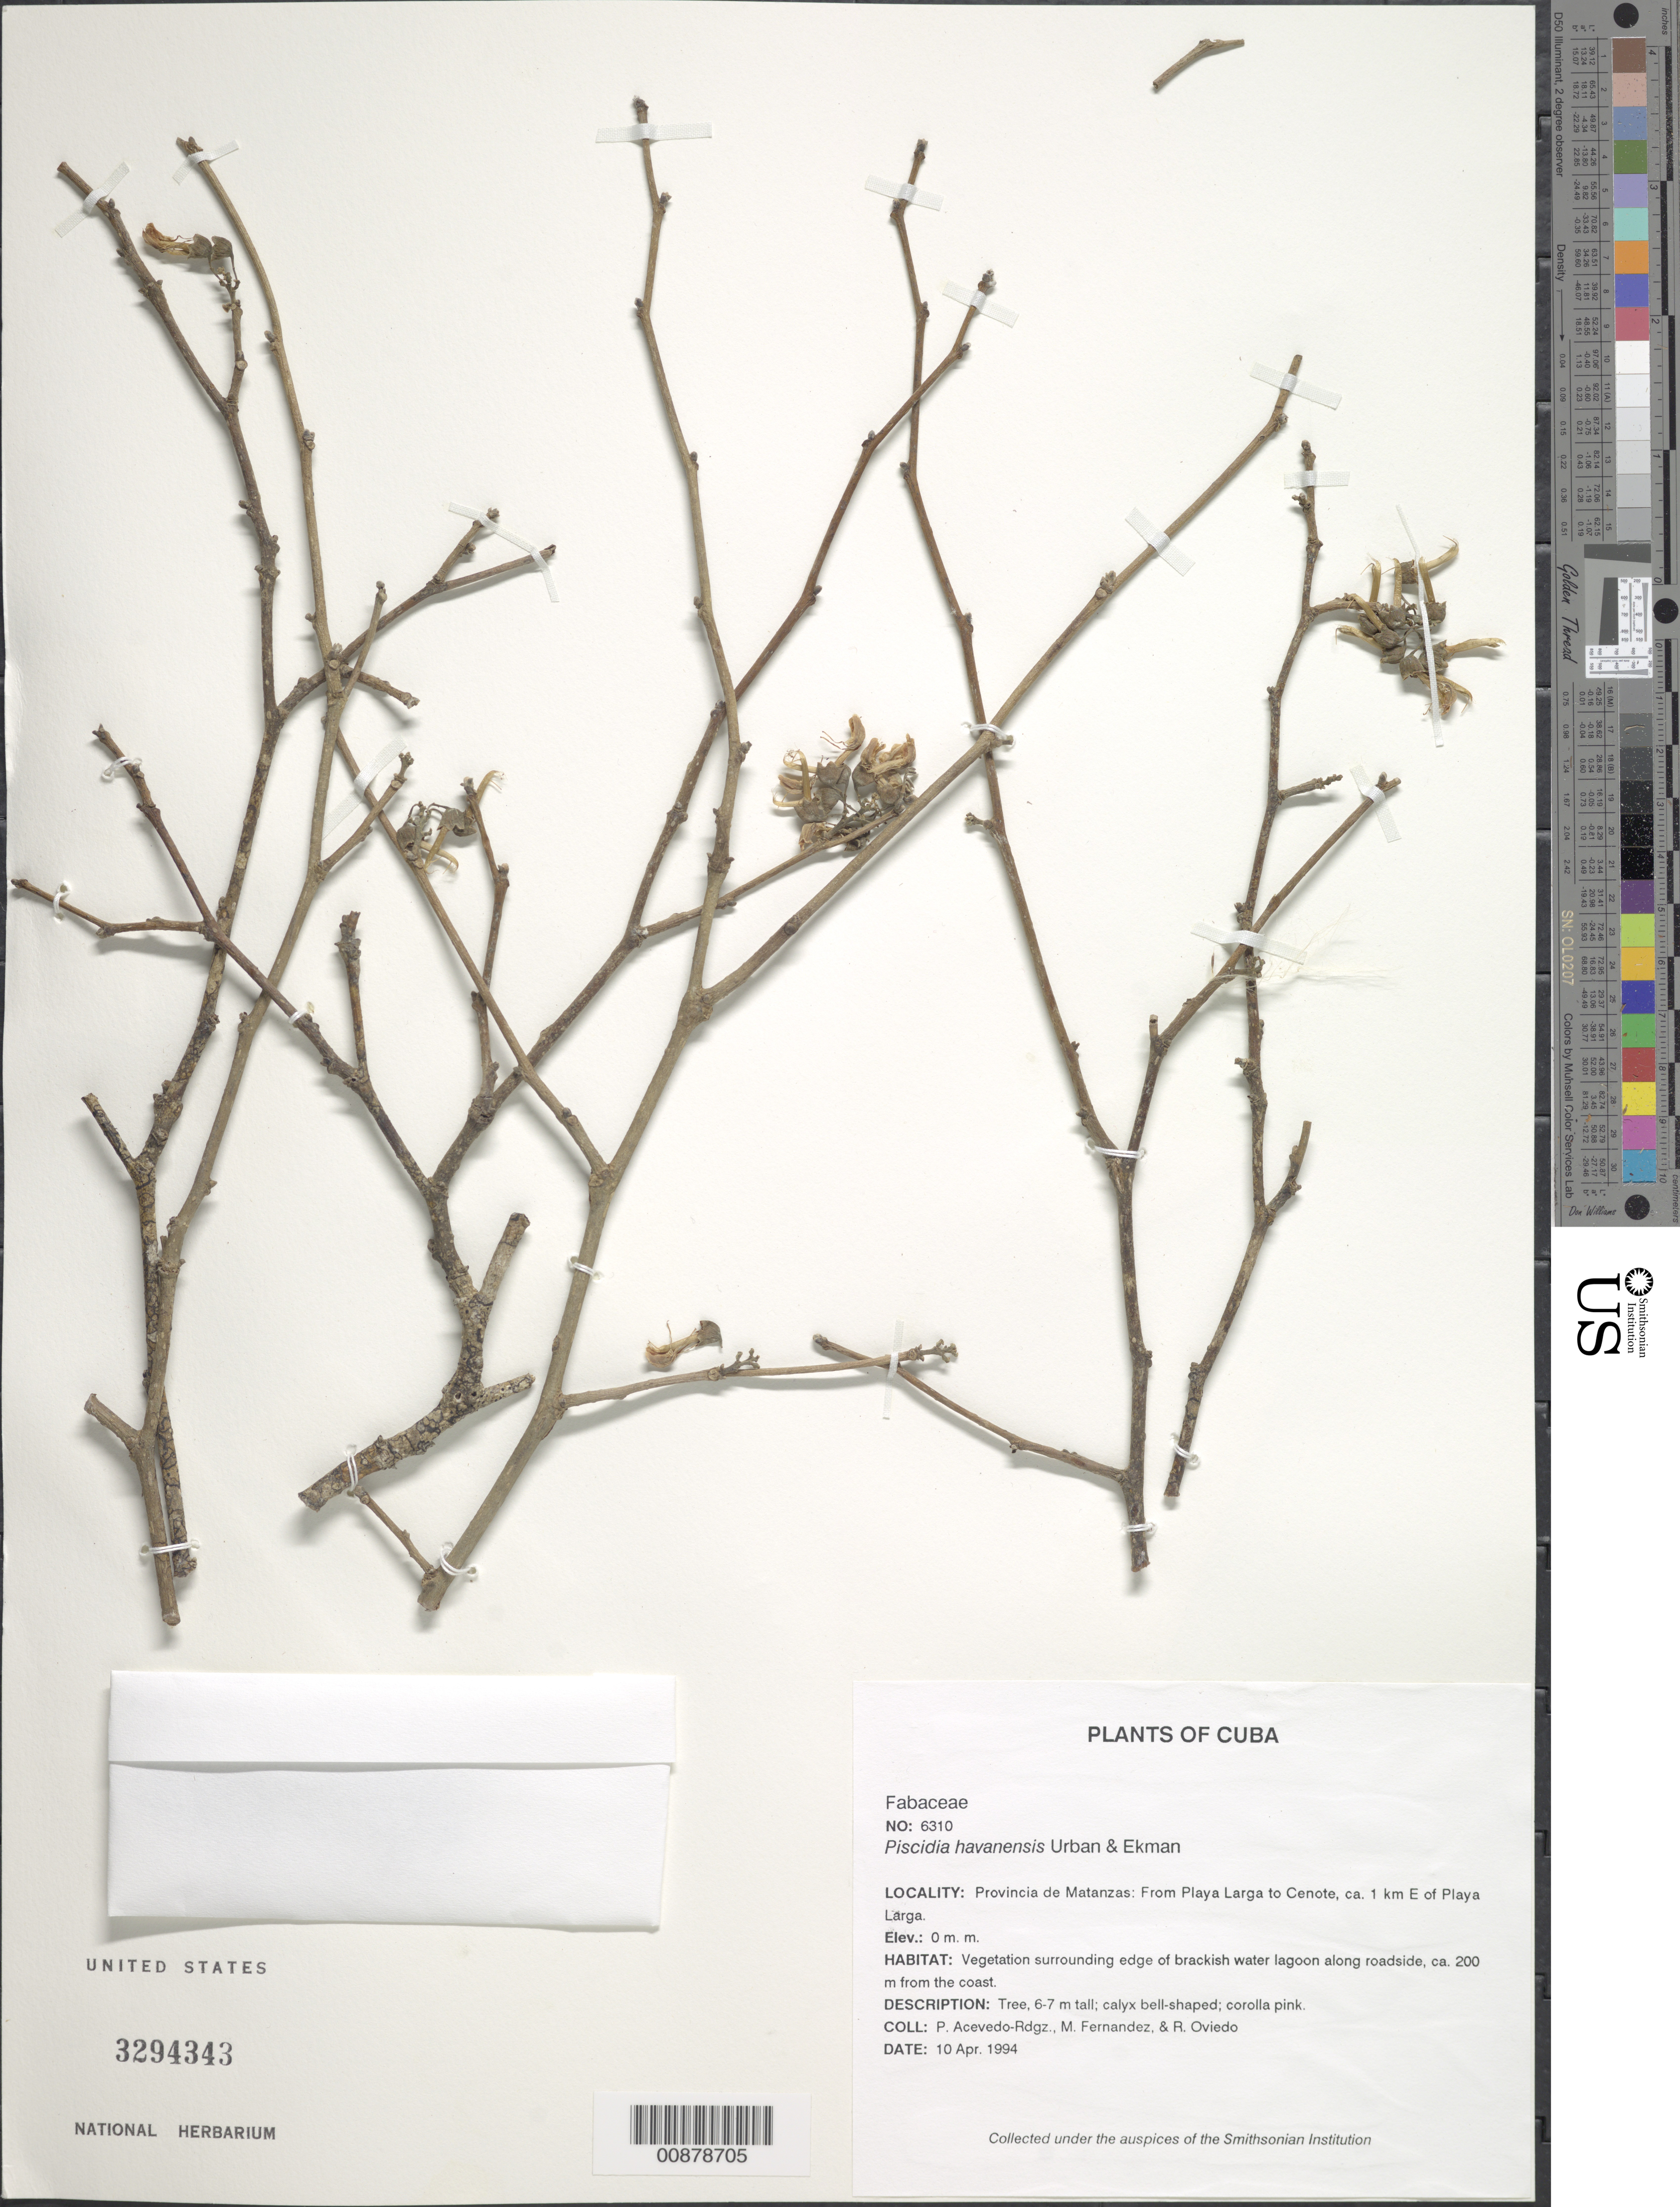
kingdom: Plantae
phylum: Tracheophyta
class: Magnoliopsida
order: Fabales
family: Fabaceae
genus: Piscidia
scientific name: Piscidia havanensis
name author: (Britton & P. Wilson) Urb. & Ekman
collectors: P. Acevedo-Rodr., M. Fernández & R. Oviedo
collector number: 6310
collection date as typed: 10 Apr 1994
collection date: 1994-04-10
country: Cuba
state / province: Matanzas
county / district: Municipio de Ciénaga de Zapata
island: Cuba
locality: From Playa Larga to Cenote, ca 1 km E of Playa Larga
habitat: Vegetation surrounding edge of brackish water lagoon along roadside, ca. 200 m from the coast.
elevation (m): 0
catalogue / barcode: US 3294343